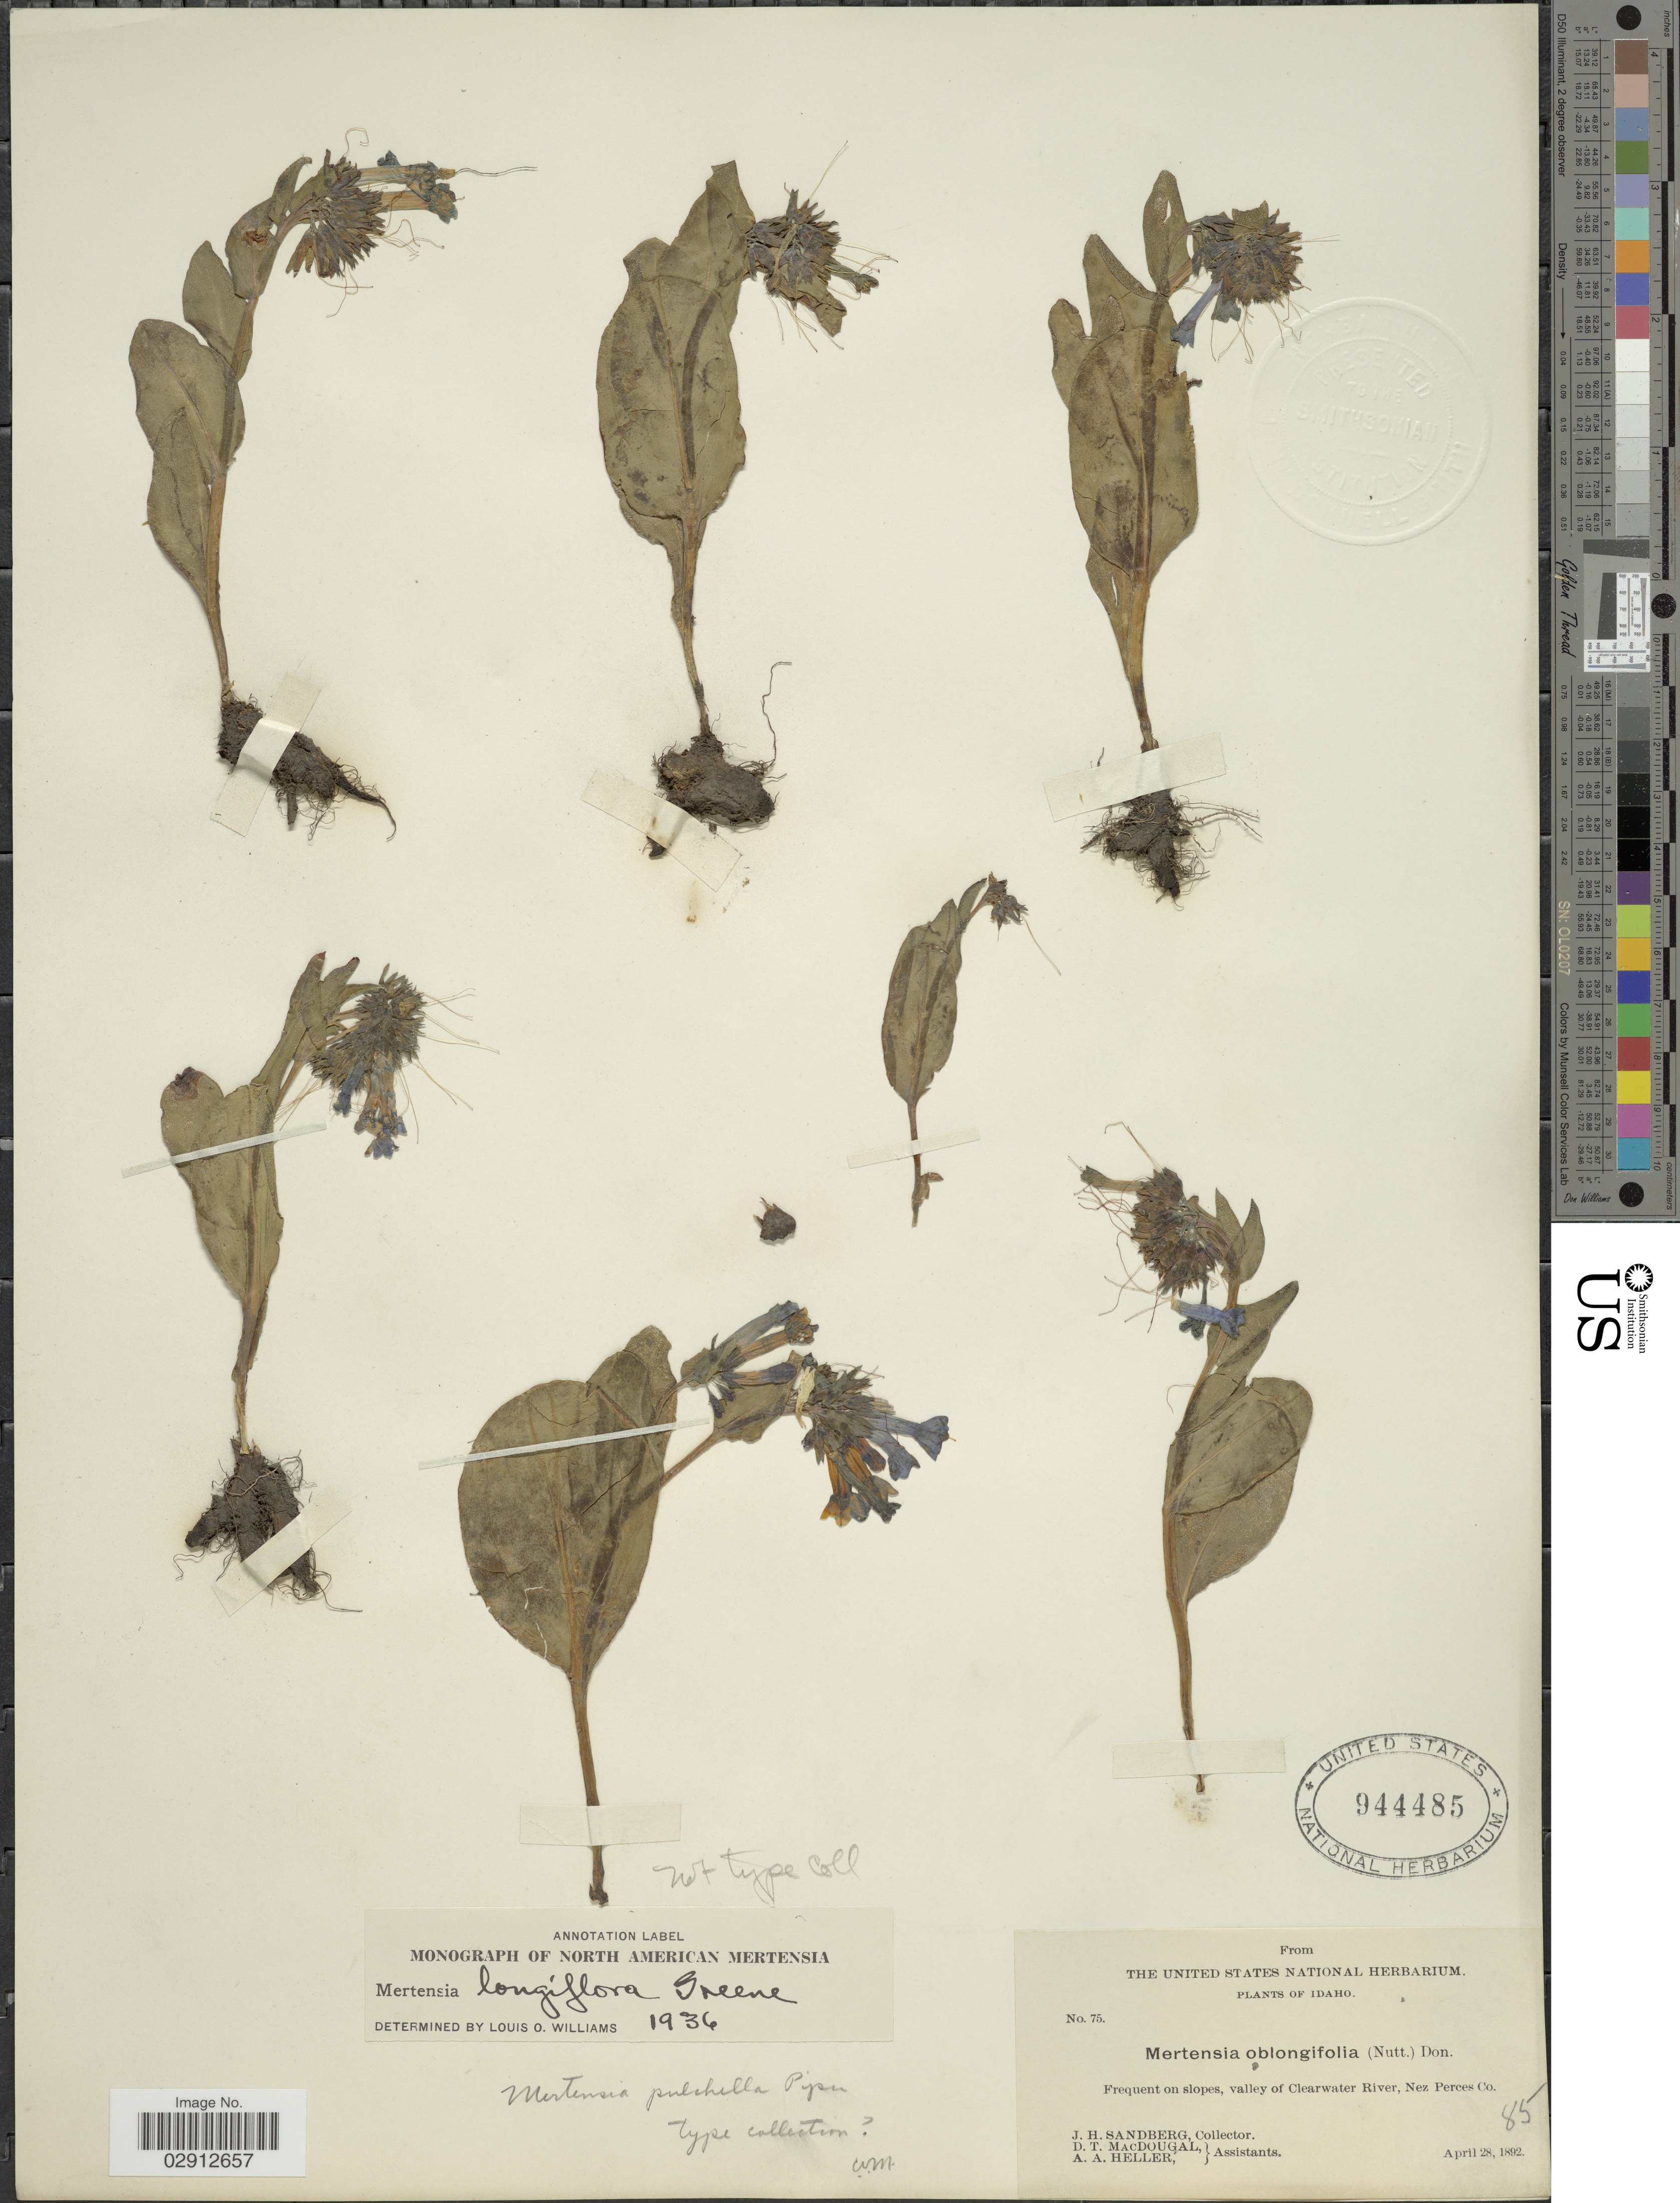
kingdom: Plantae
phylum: Tracheophyta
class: Magnoliopsida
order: Boraginales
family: Boraginaceae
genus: Mertensia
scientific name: Mertensia longiflora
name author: Rydb.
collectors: J. H. Sandberg, D. T. MacDougal & A. A. Heller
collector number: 75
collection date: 1892-04-28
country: United States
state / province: Idaho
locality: Valley of Clearwater River, Nez Perces Co.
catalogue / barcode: US 944485